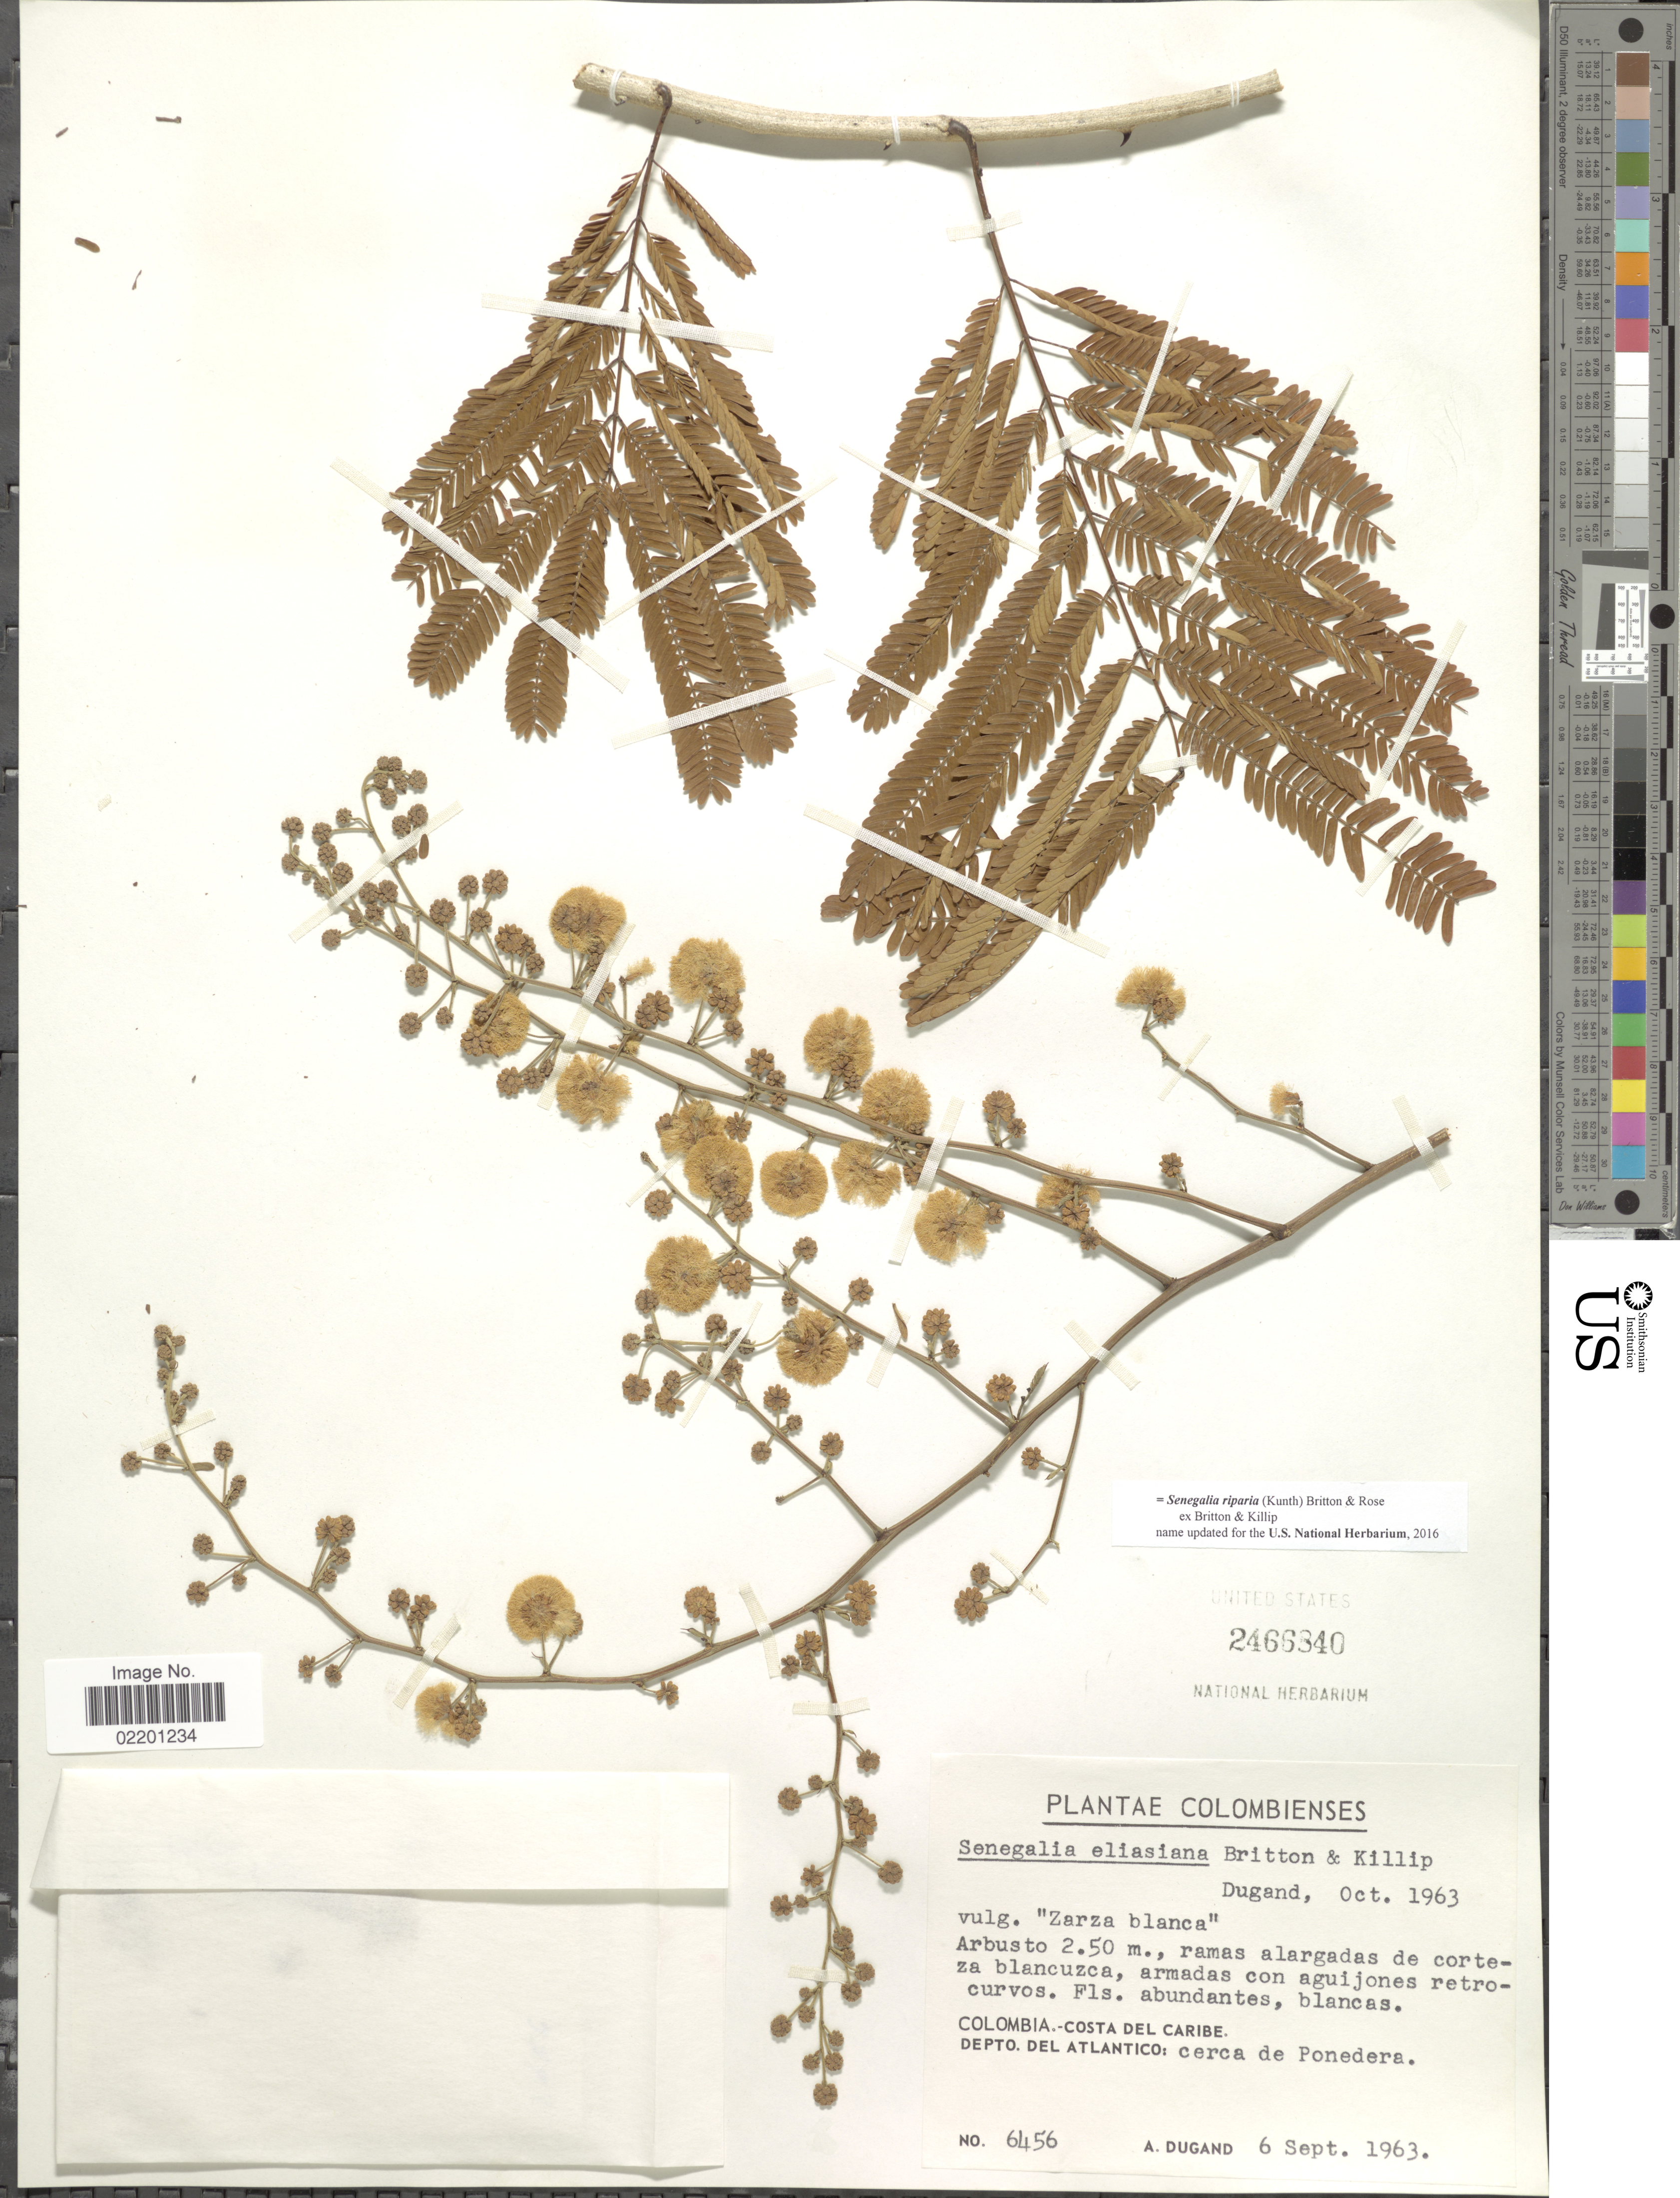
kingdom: Plantae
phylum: Tracheophyta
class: Magnoliopsida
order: Fabales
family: Fabaceae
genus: Senegalia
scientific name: Senegalia riparia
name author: (Kunth) Britton & Rose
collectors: A. Dugand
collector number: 6456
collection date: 1963-09-06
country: Colombia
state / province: Atlántico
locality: Costa del Caribe. Depto del Atlantico: cerca de Ponedera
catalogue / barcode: US 2466840